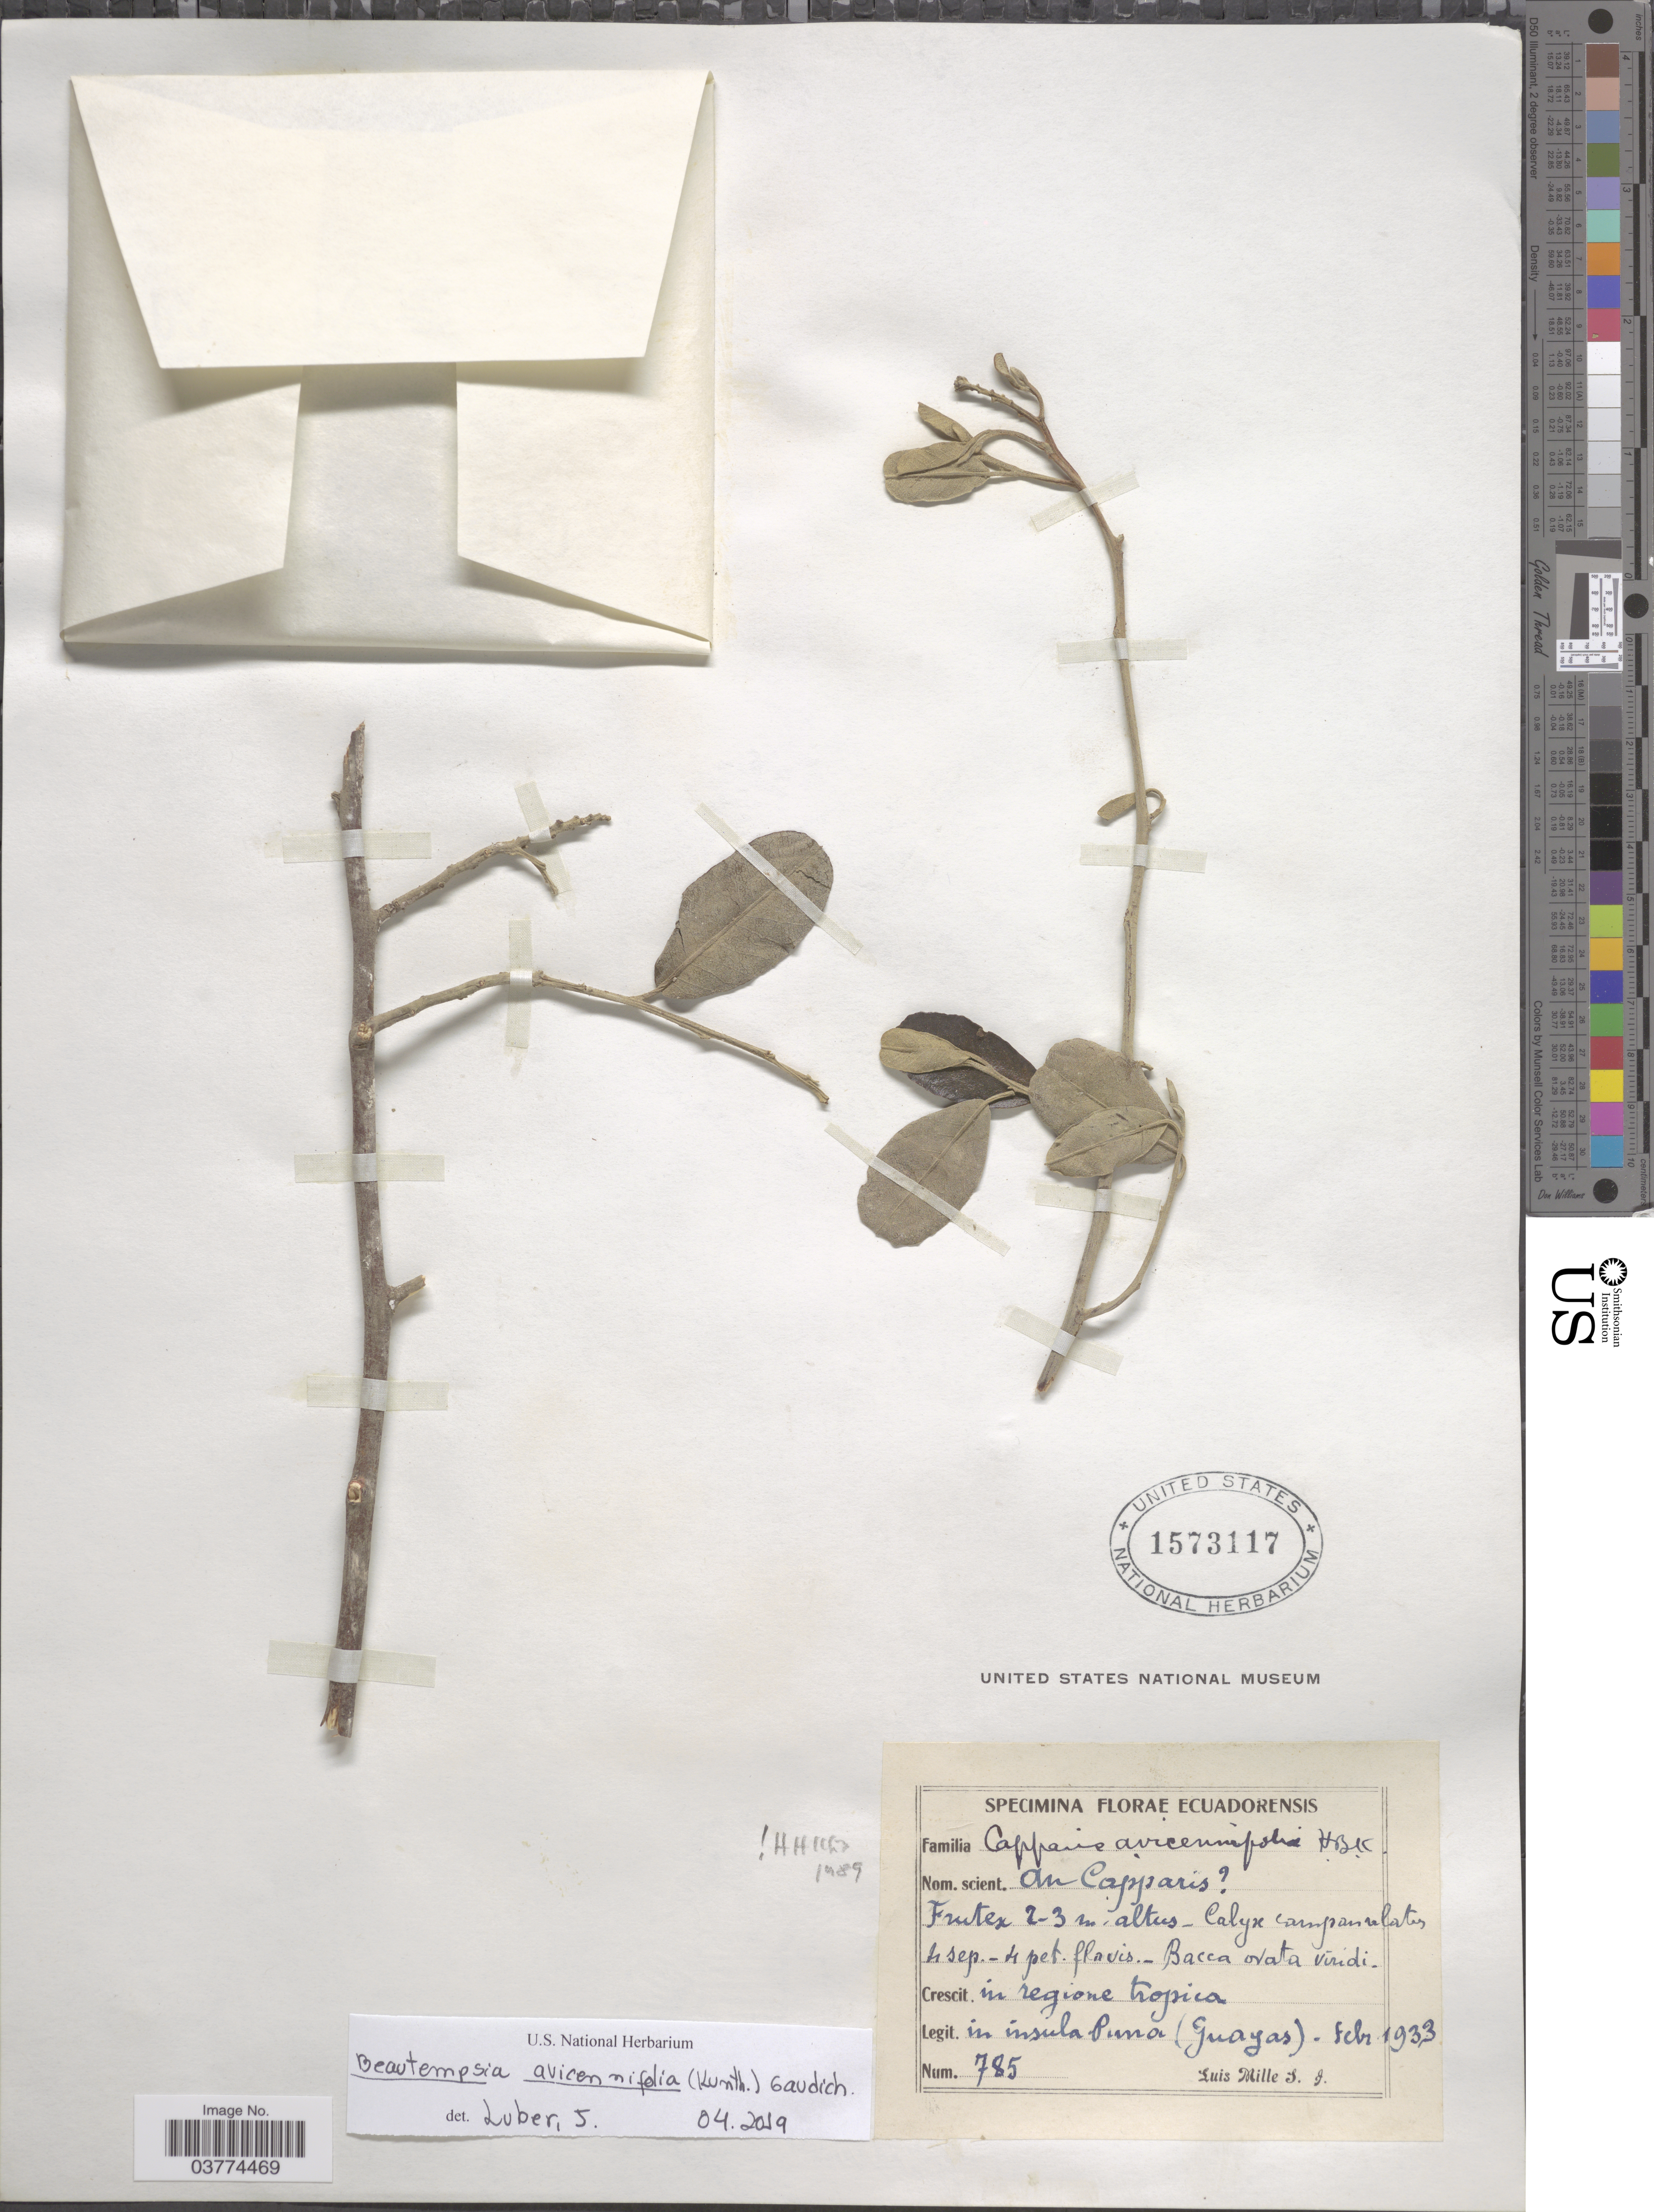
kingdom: Plantae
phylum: Tracheophyta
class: Magnoliopsida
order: Brassicales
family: Capparaceae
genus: Beautempsia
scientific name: Beautempsia avicenniifolia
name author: (Kunth) Gaudich.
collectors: S. Luis Mille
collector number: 785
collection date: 1933-02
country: Ecuador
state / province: Guayas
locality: In insula Puna.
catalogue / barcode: US 1573117